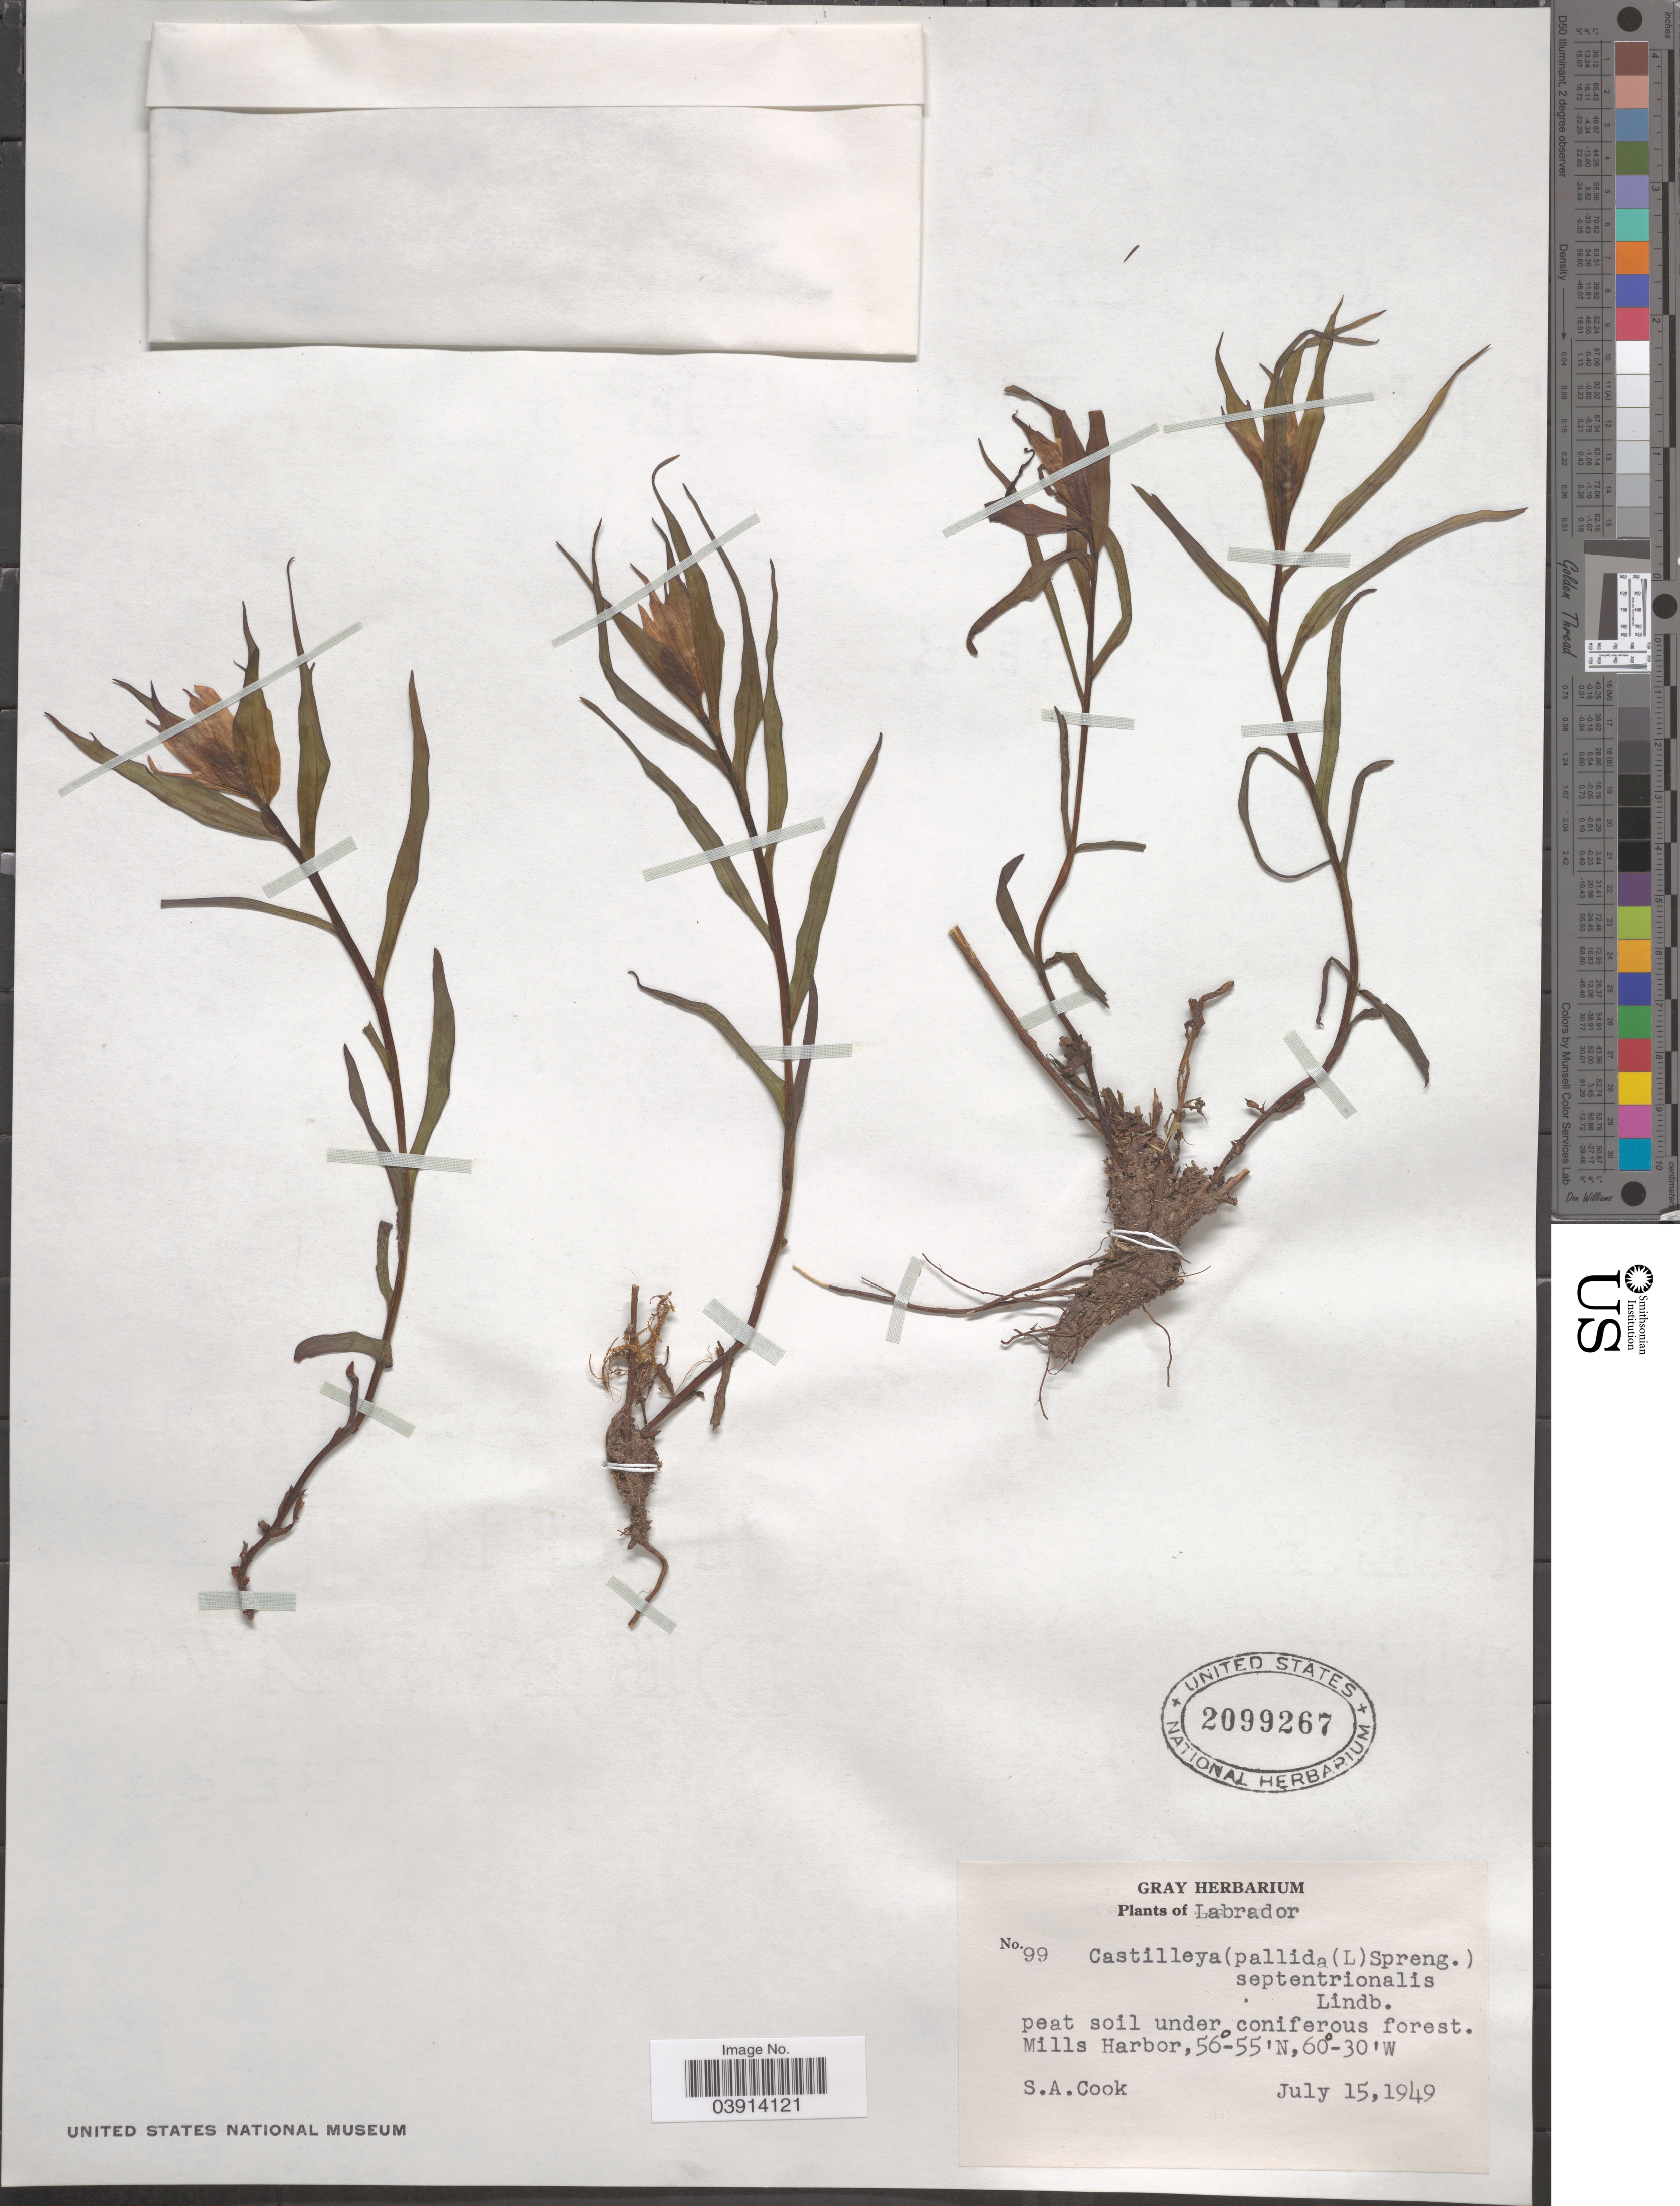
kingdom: Plantae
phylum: Tracheophyta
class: Magnoliopsida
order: Lamiales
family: Orobanchaceae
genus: Castilleja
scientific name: Castilleja septentrionalis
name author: Lindl.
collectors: S. A. Cook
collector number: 99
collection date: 1949-07-15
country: Canada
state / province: Newfoundland and Labrador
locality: Labrador. Mills Harbor.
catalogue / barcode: US 2099267